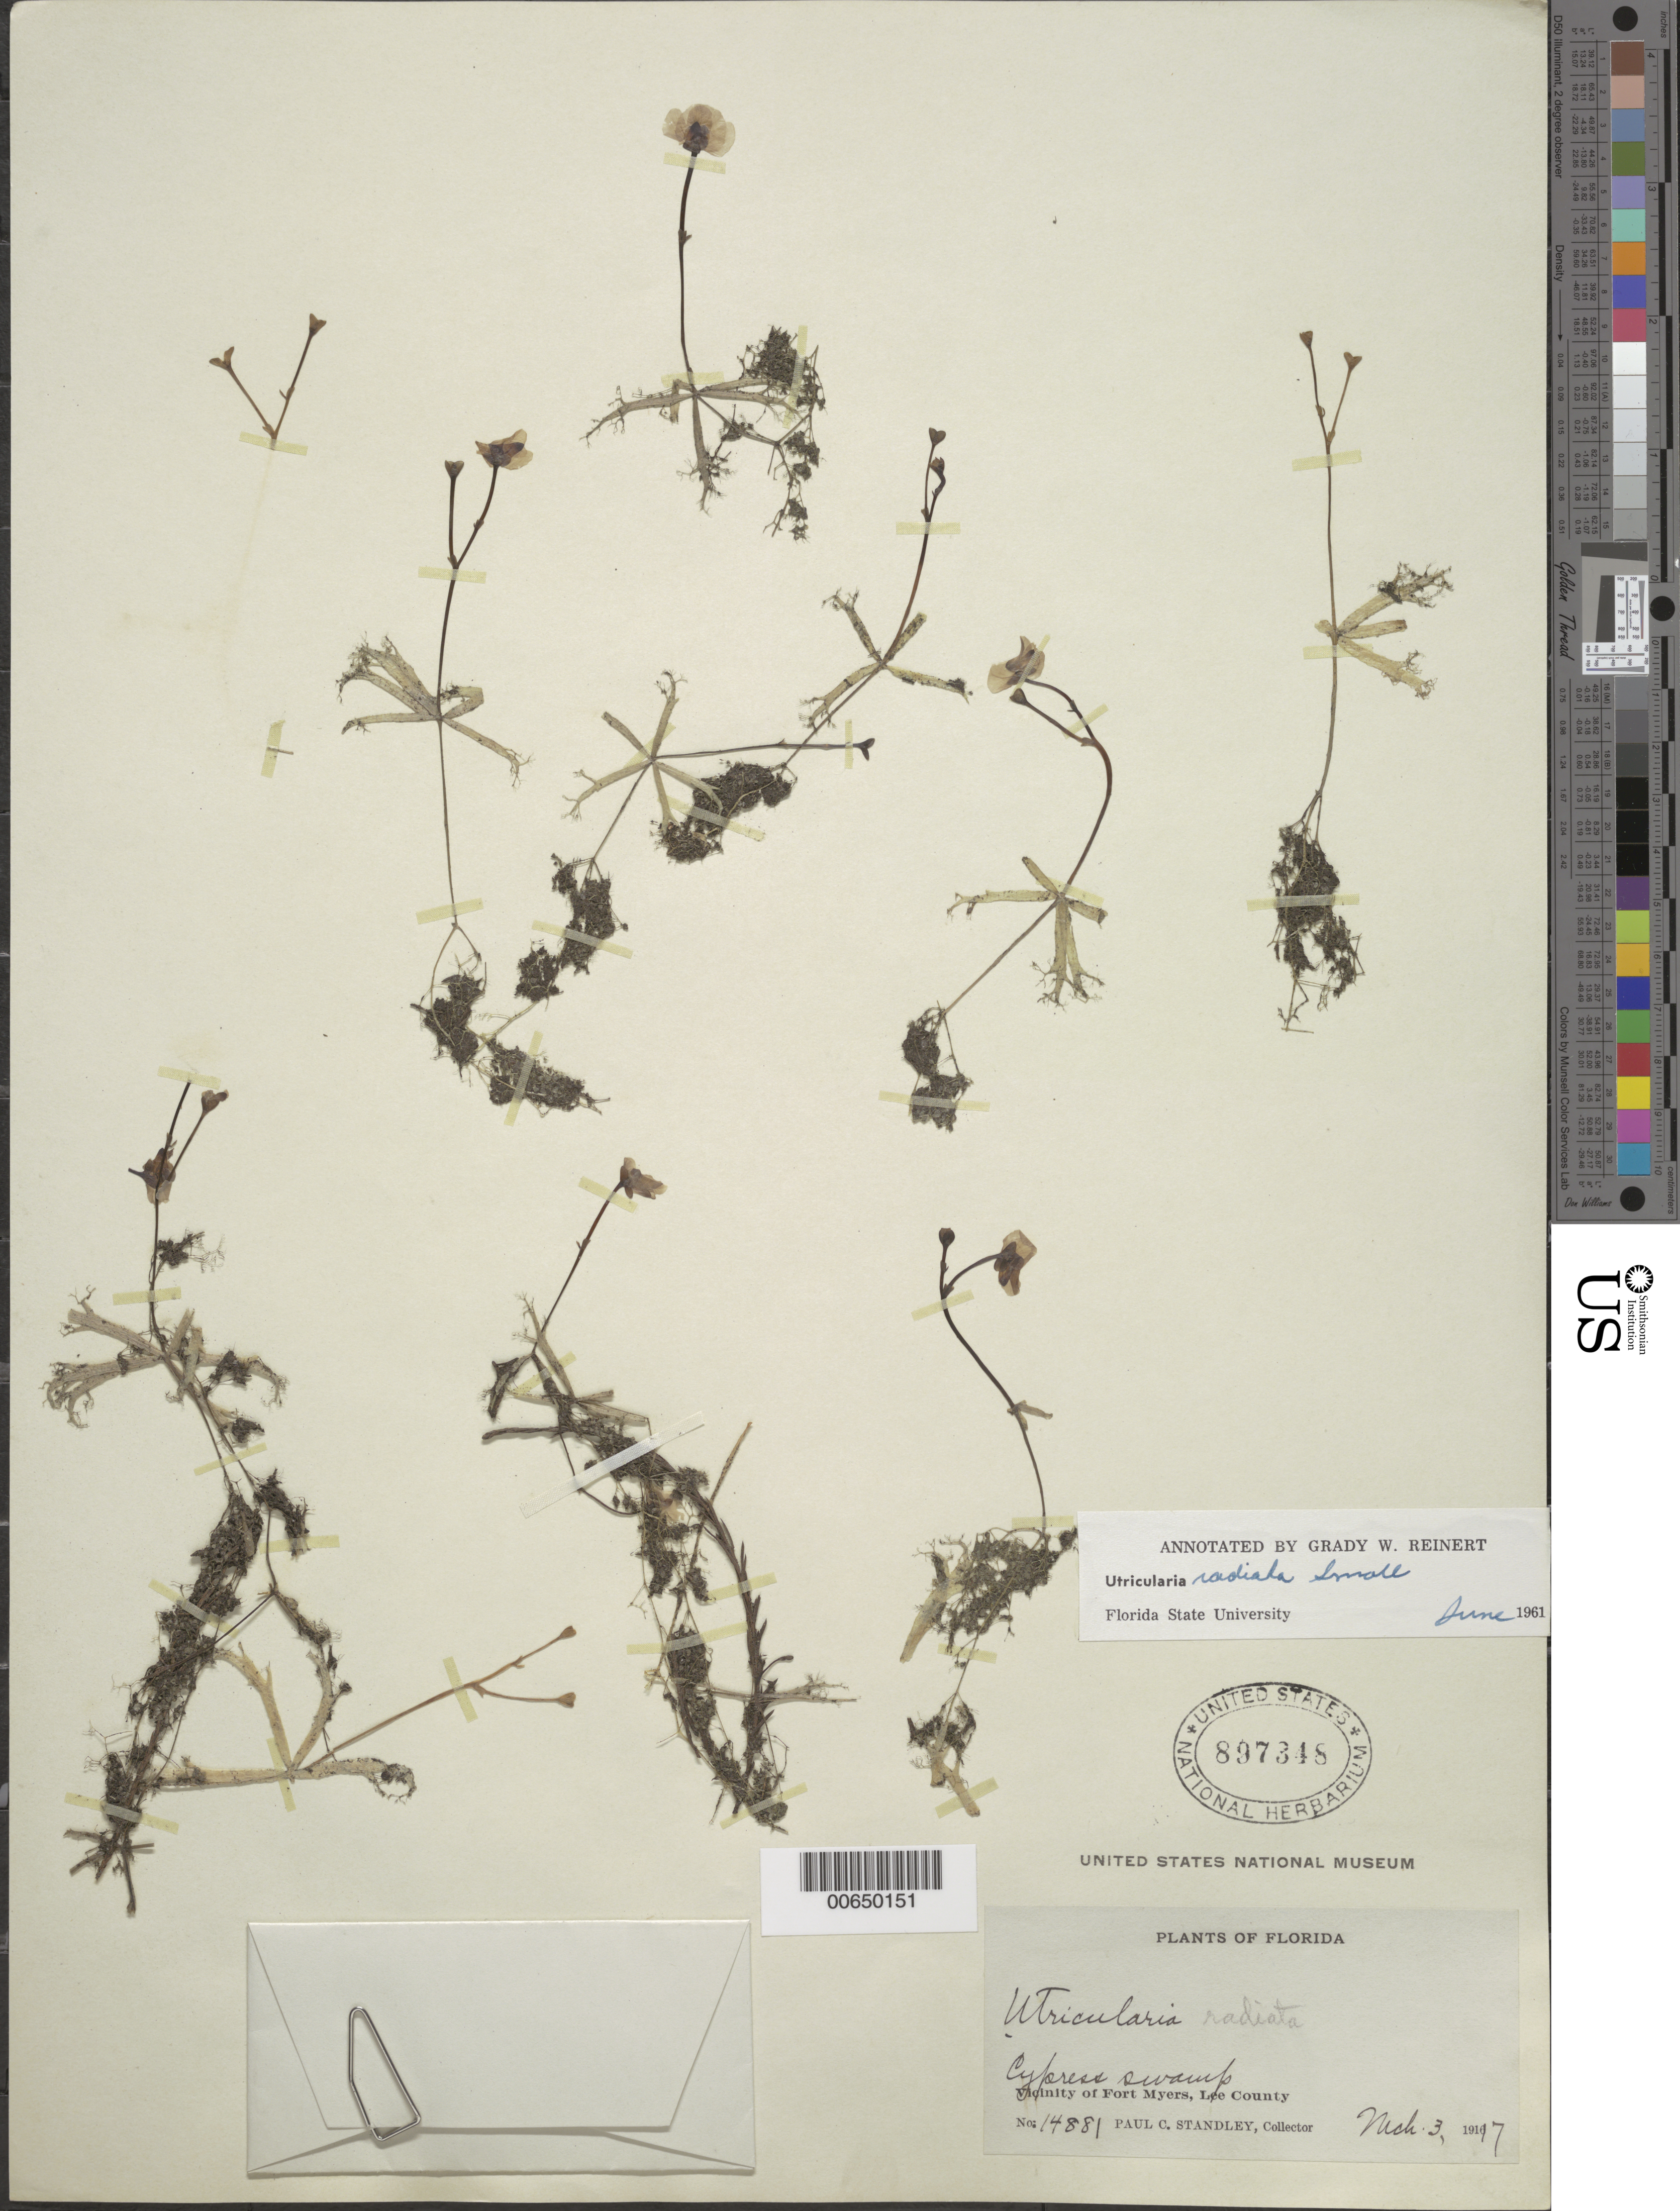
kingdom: Plantae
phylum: Tracheophyta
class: Magnoliopsida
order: Lamiales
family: Lentibulariaceae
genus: Utricularia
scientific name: Utricularia radiata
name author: Small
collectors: P. C. Standley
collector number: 14881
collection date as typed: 03 Mar 1917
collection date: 1917-03-03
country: United States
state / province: Florida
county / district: Lee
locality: Vicinity of Fort Myers.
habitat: Cypress swamp.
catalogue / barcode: US 897348